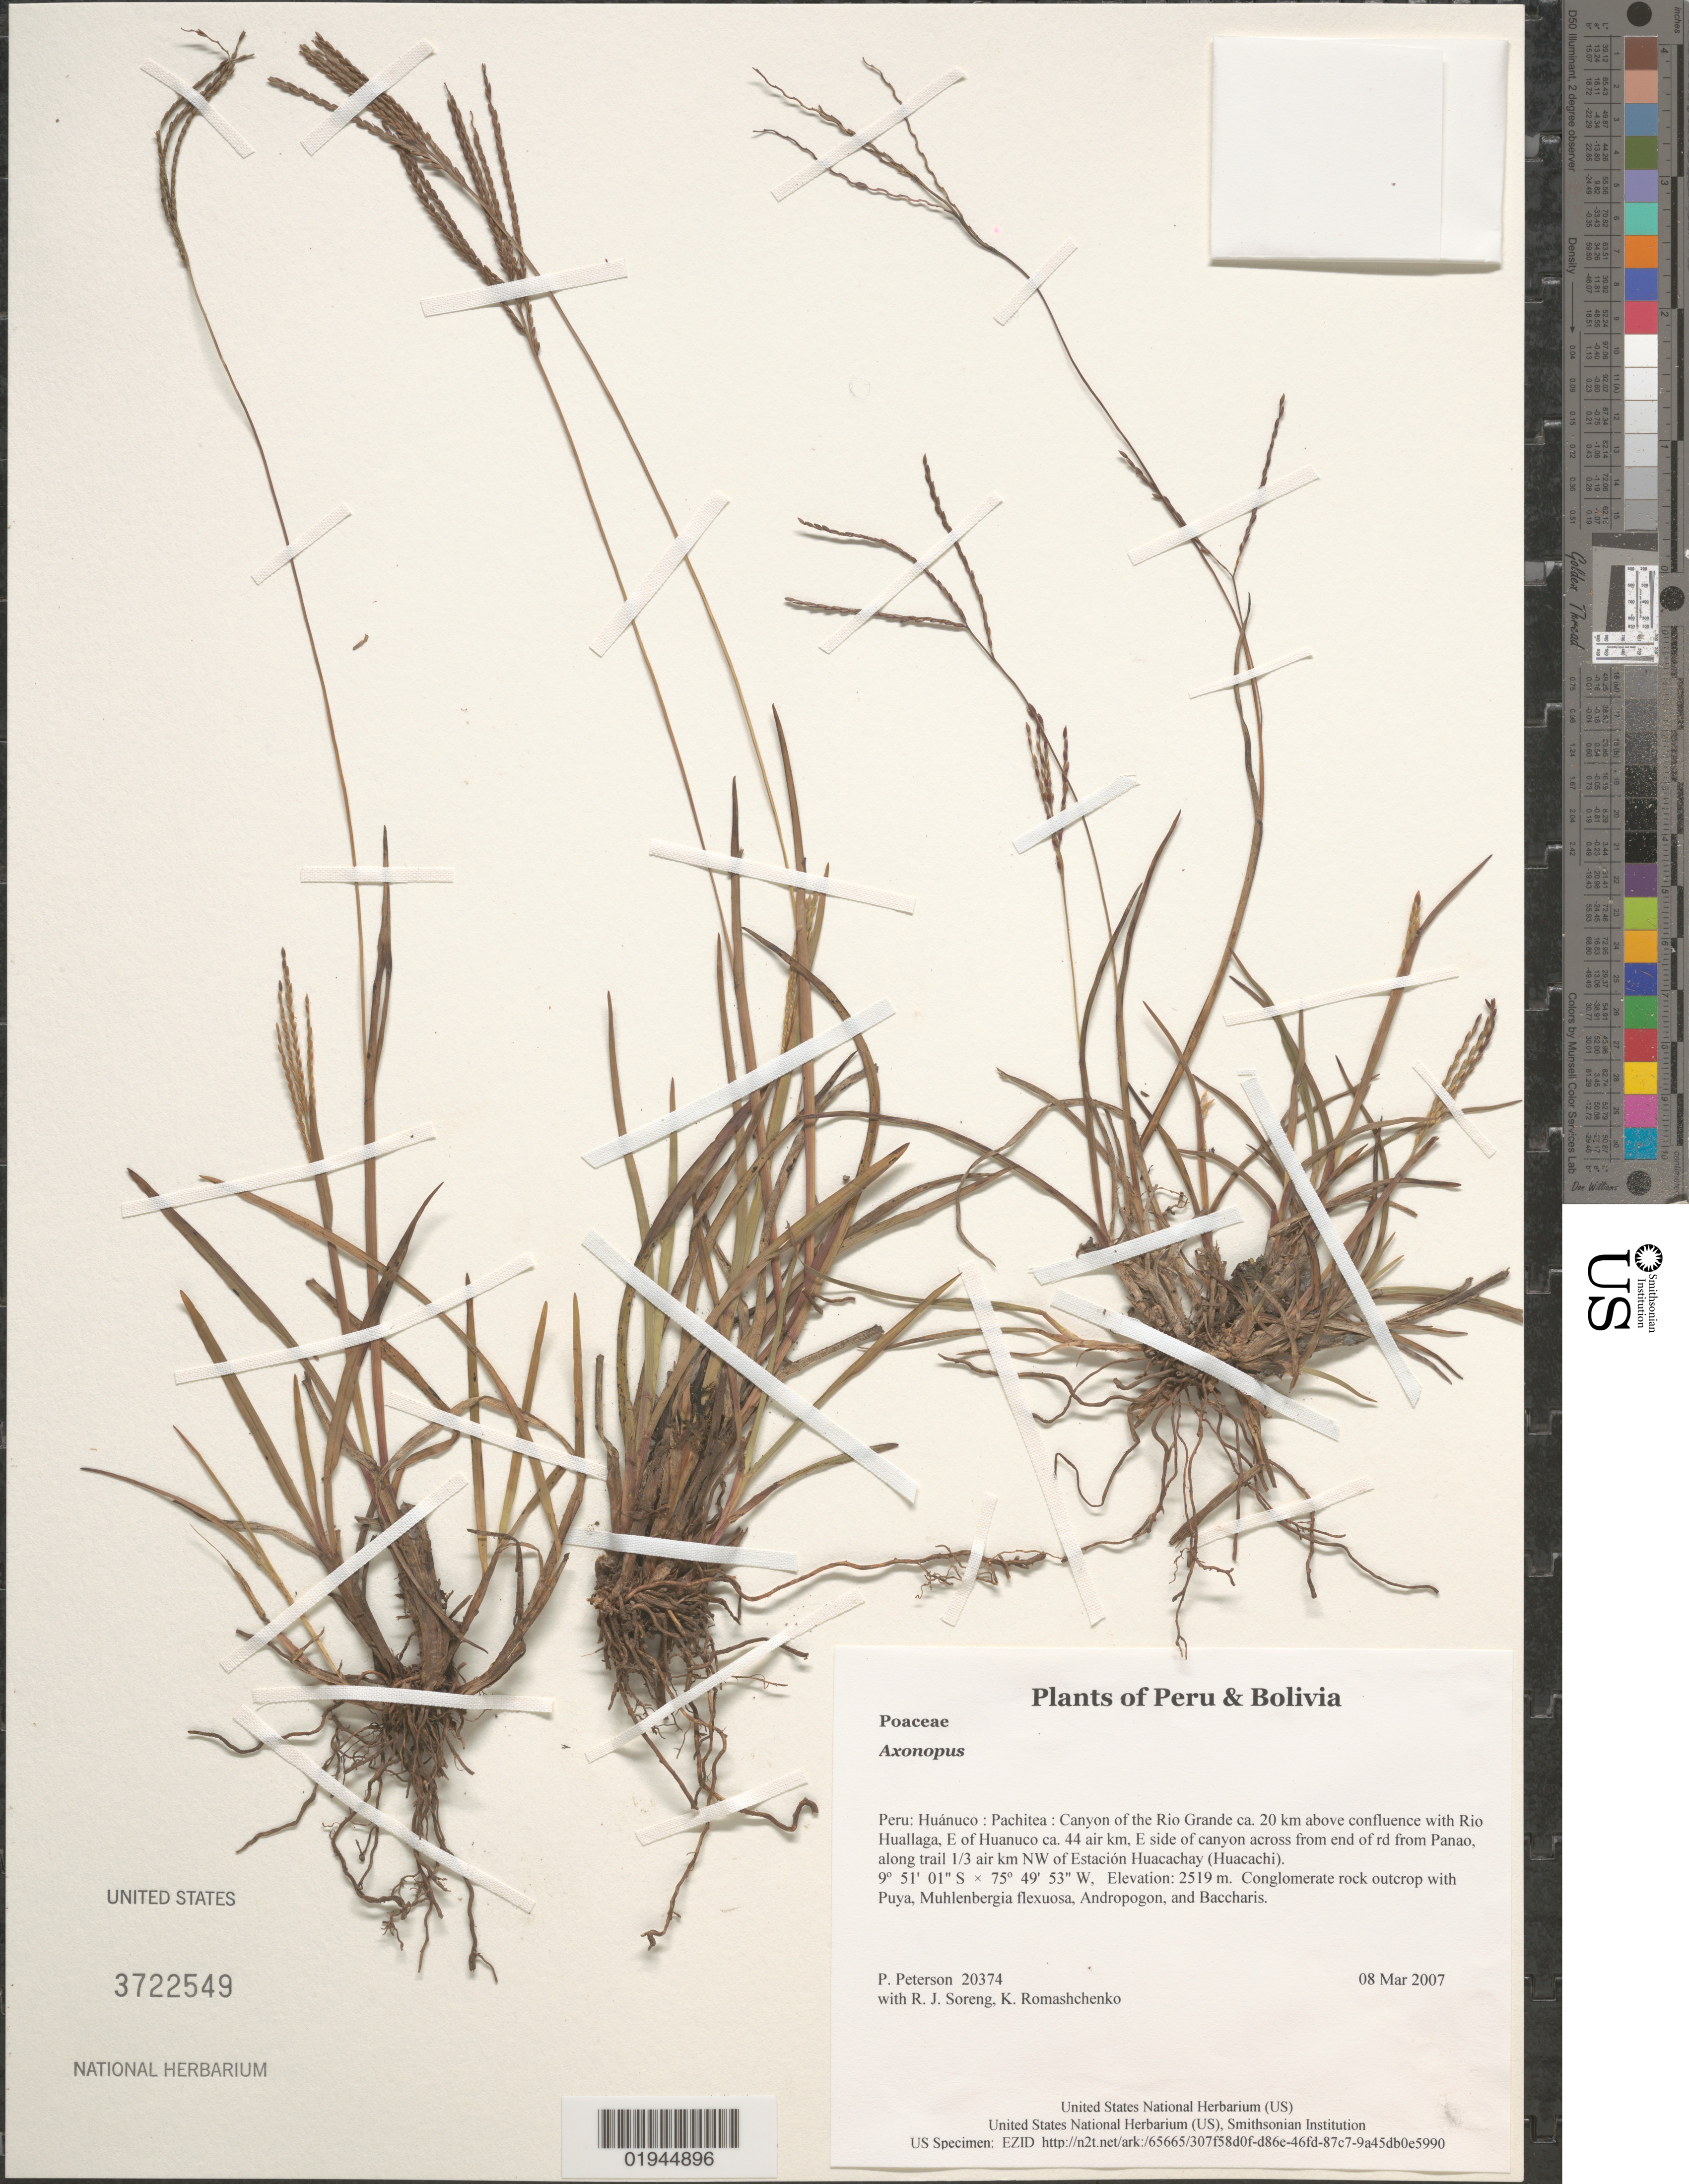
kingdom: Plantae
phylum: Tracheophyta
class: Liliopsida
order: Poales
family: Poaceae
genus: Axonopus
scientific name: Axonopus sp.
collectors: P. M. Peterson, R. J. Soreng & K. Romashchenko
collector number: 20374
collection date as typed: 08 Mar 2007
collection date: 2007-03-08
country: Peru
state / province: Huánuco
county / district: Pachitea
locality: Canyon of the Rio Grande ca. 20 km above confluence with Rio Huallaga, E of Huanuco ca. 44 air km, E side of canyon across from end of rd from Panao, along trail 1/3 air km NW of Estación Huacachay (Huacachi)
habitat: Conglomerate rock outcrop with Puya, Muhlenbergia flexuosa, Andropogon, and Baccharis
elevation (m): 2519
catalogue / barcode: US 3722549